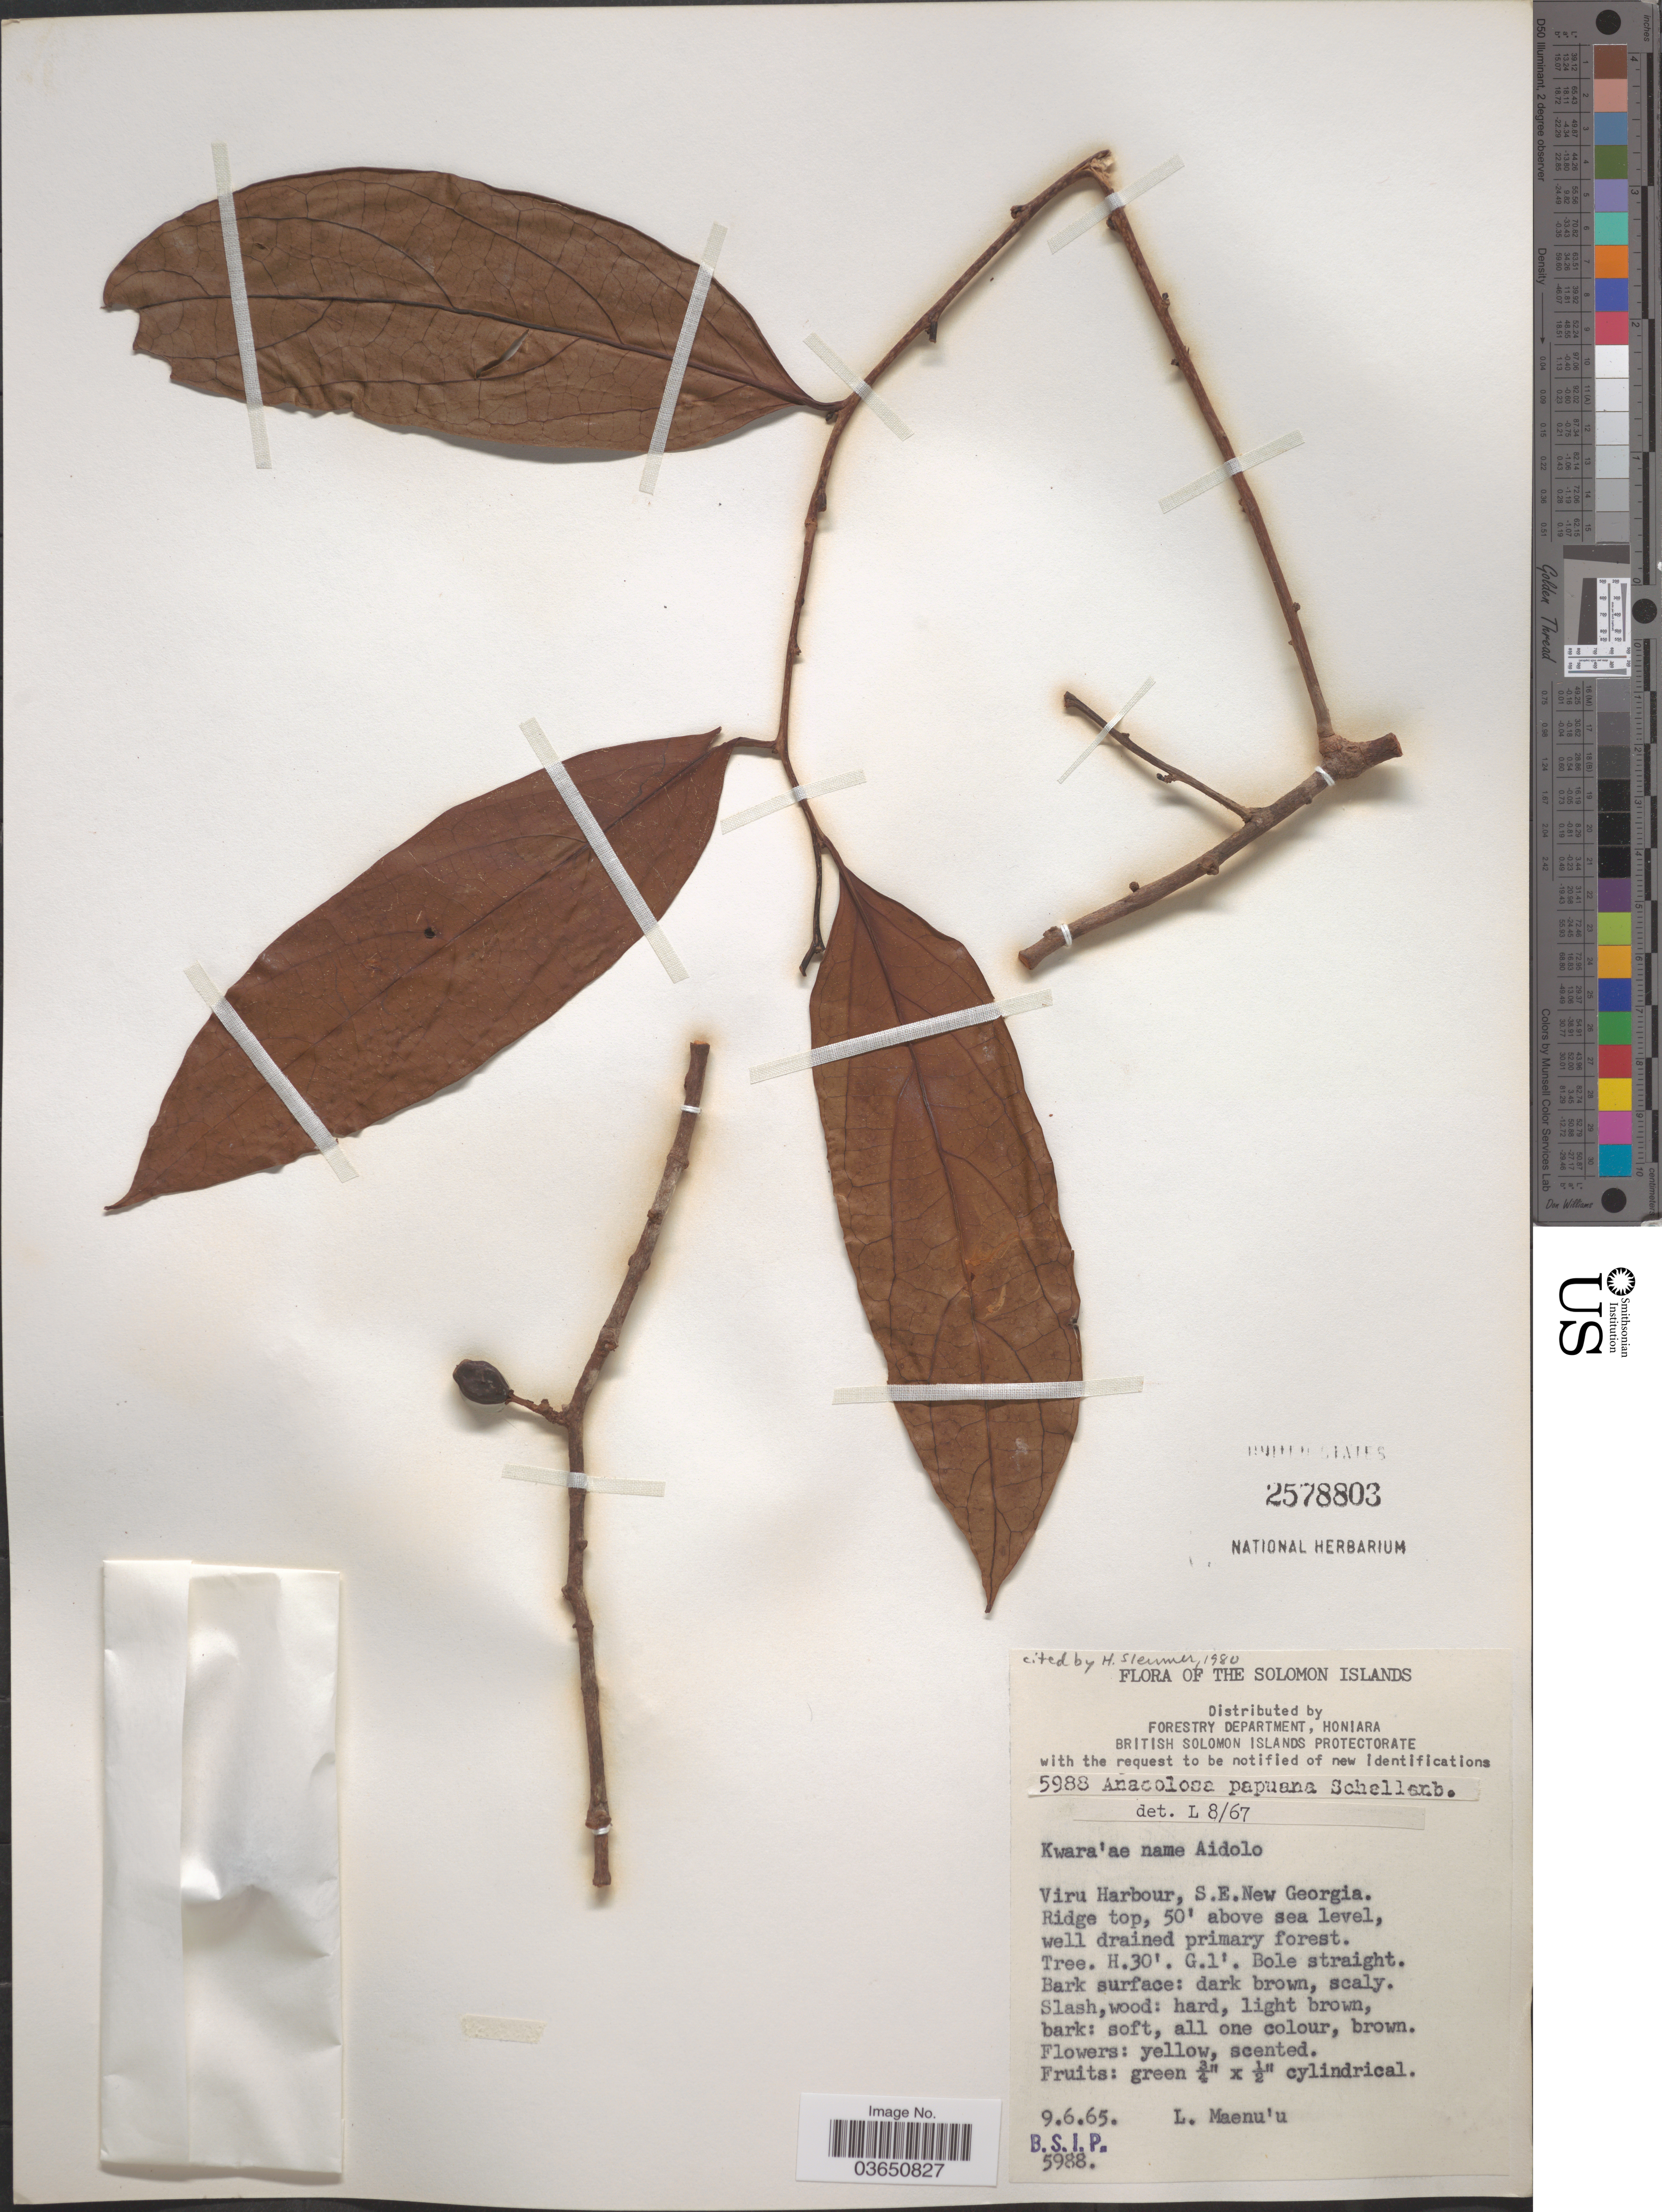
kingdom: Plantae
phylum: Tracheophyta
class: Magnoliopsida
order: Santalales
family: Aptandraceae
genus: Anacolosa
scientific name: Anacolosa papuana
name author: Schellenb.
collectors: L. Maenu'u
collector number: BSIP5988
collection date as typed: Transcribed d/m/y: 9/6/65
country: Solomon Islands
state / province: Solomon Islands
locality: Viru Harbour, S.E.New Georgia.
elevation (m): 15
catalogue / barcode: US 2578803